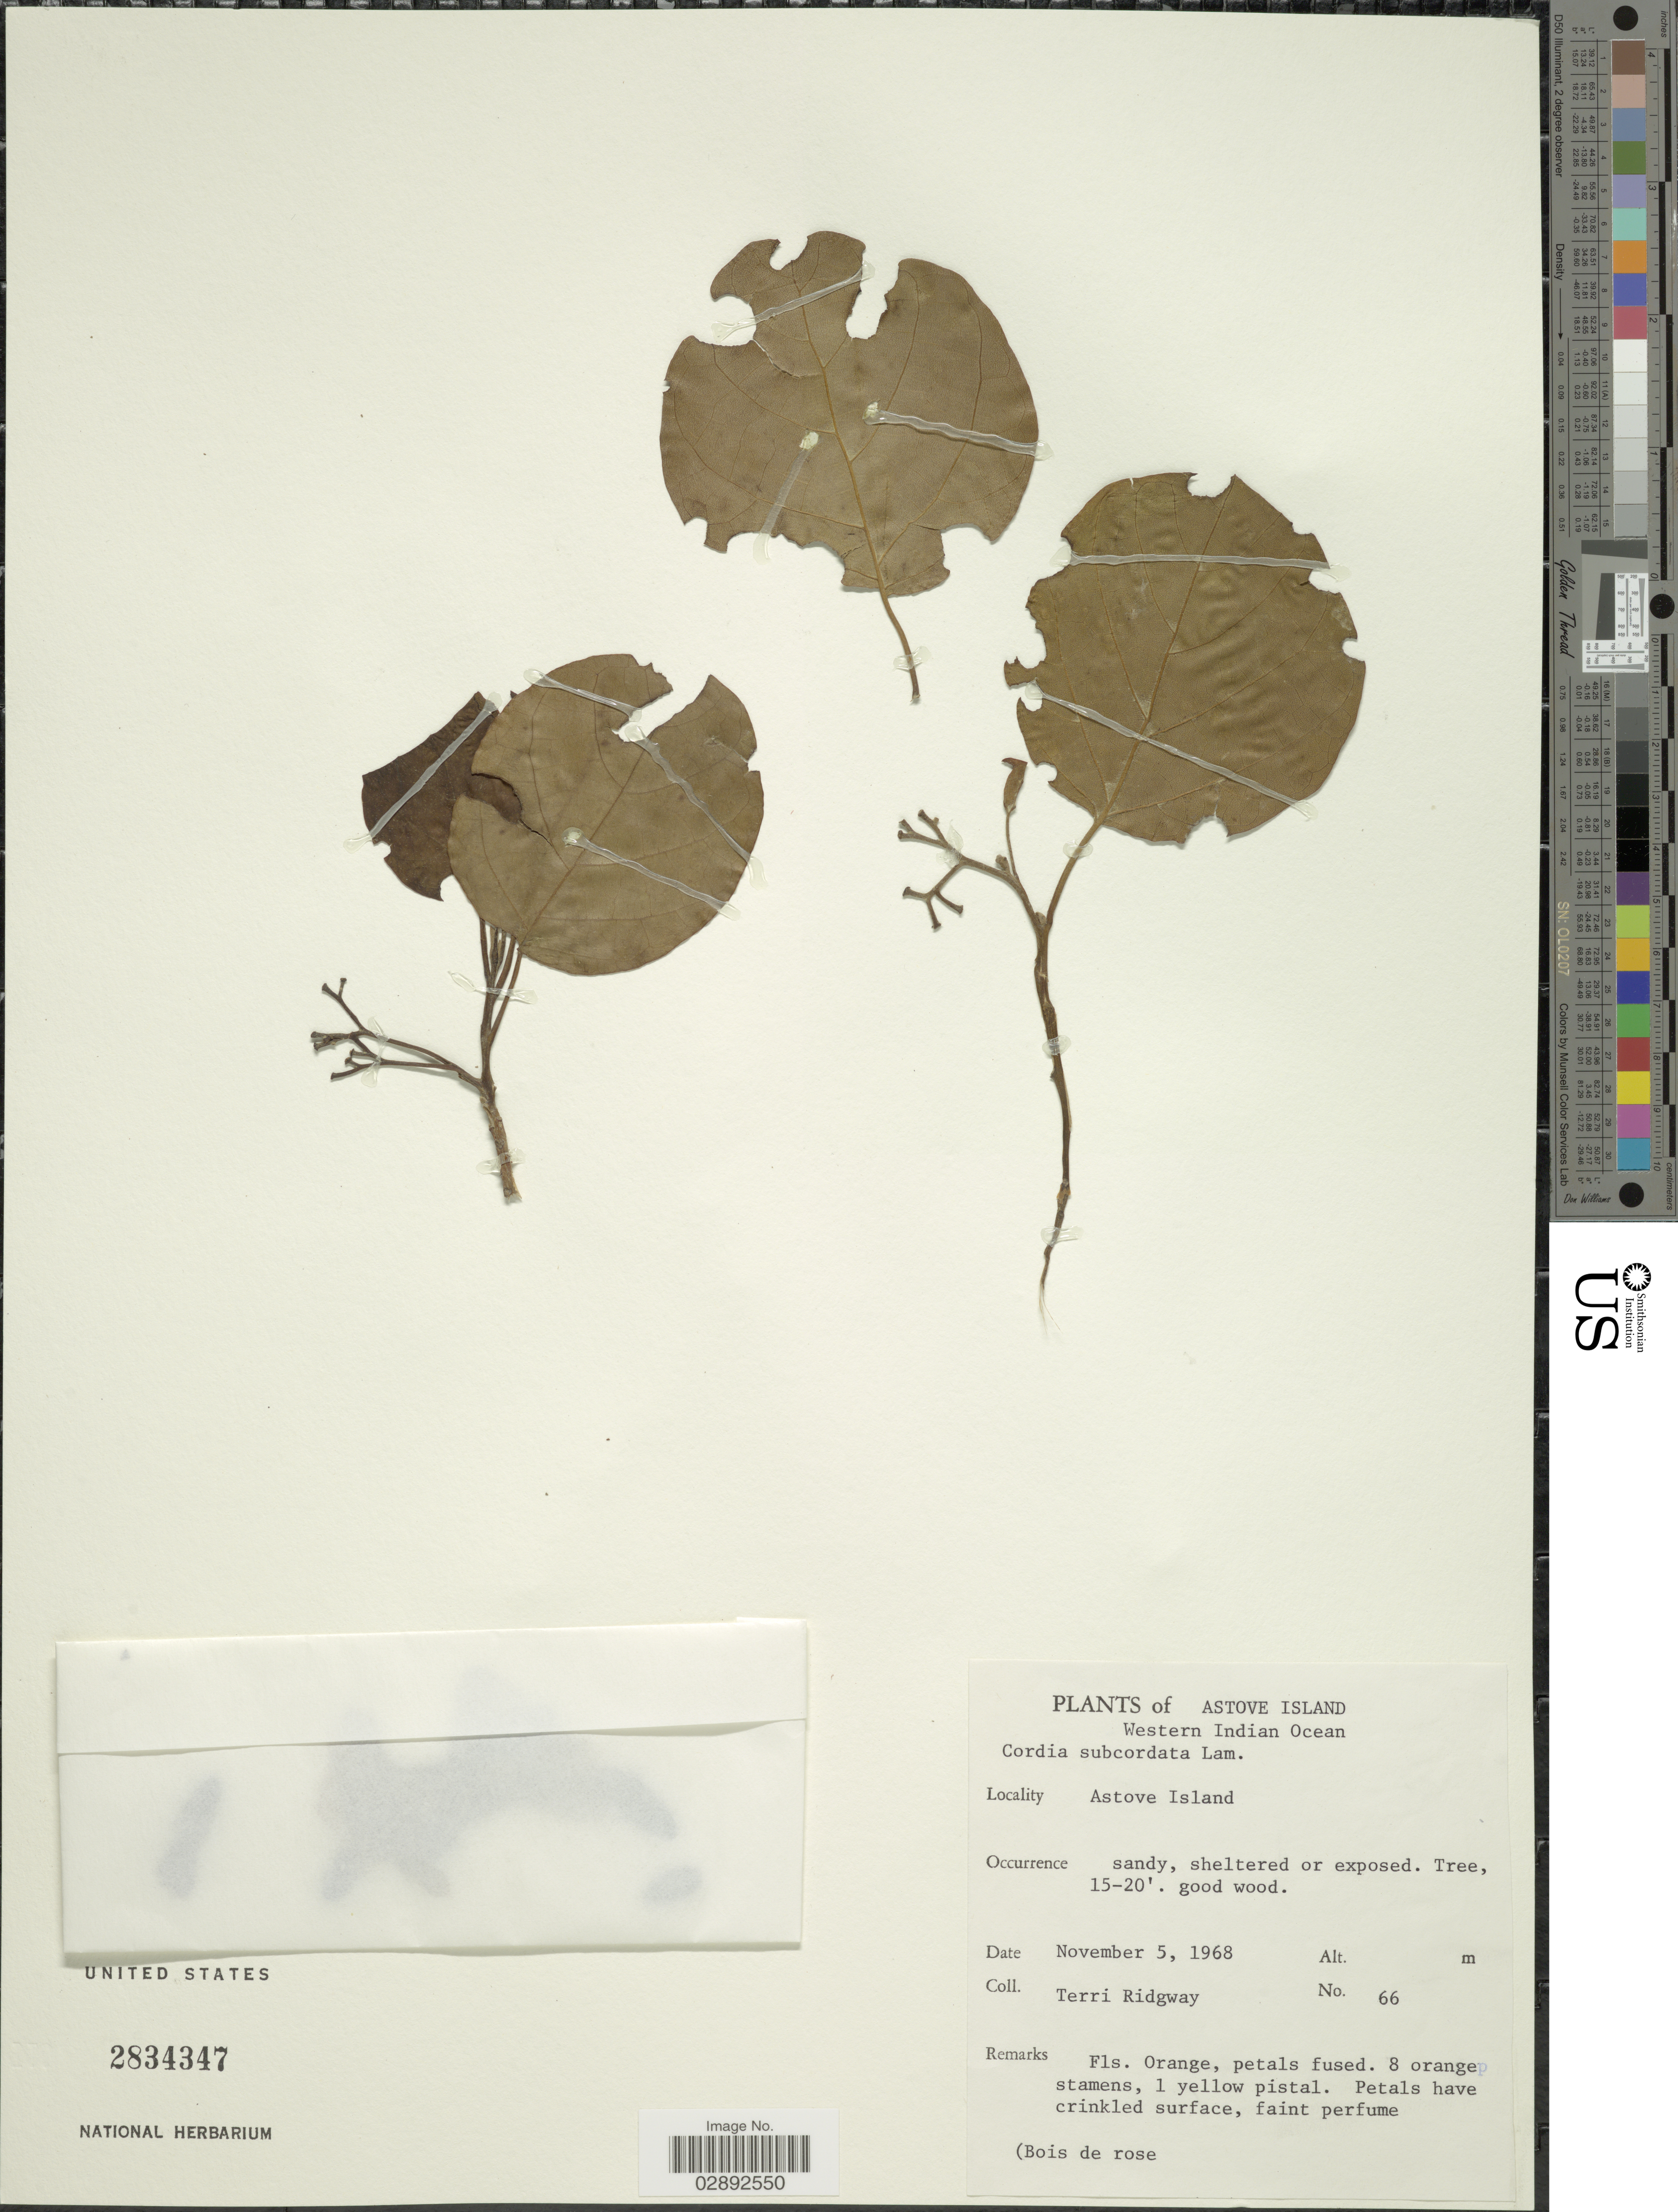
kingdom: Plantae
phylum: Tracheophyta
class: Magnoliopsida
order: Boraginales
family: Cordiaceae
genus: Cordia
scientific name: Cordia subcordata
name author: Lam.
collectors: T. Ridgway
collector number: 66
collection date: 1968-11-05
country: Seychelles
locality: Astove Island. Western Indian Ocean.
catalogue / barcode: US 2834347